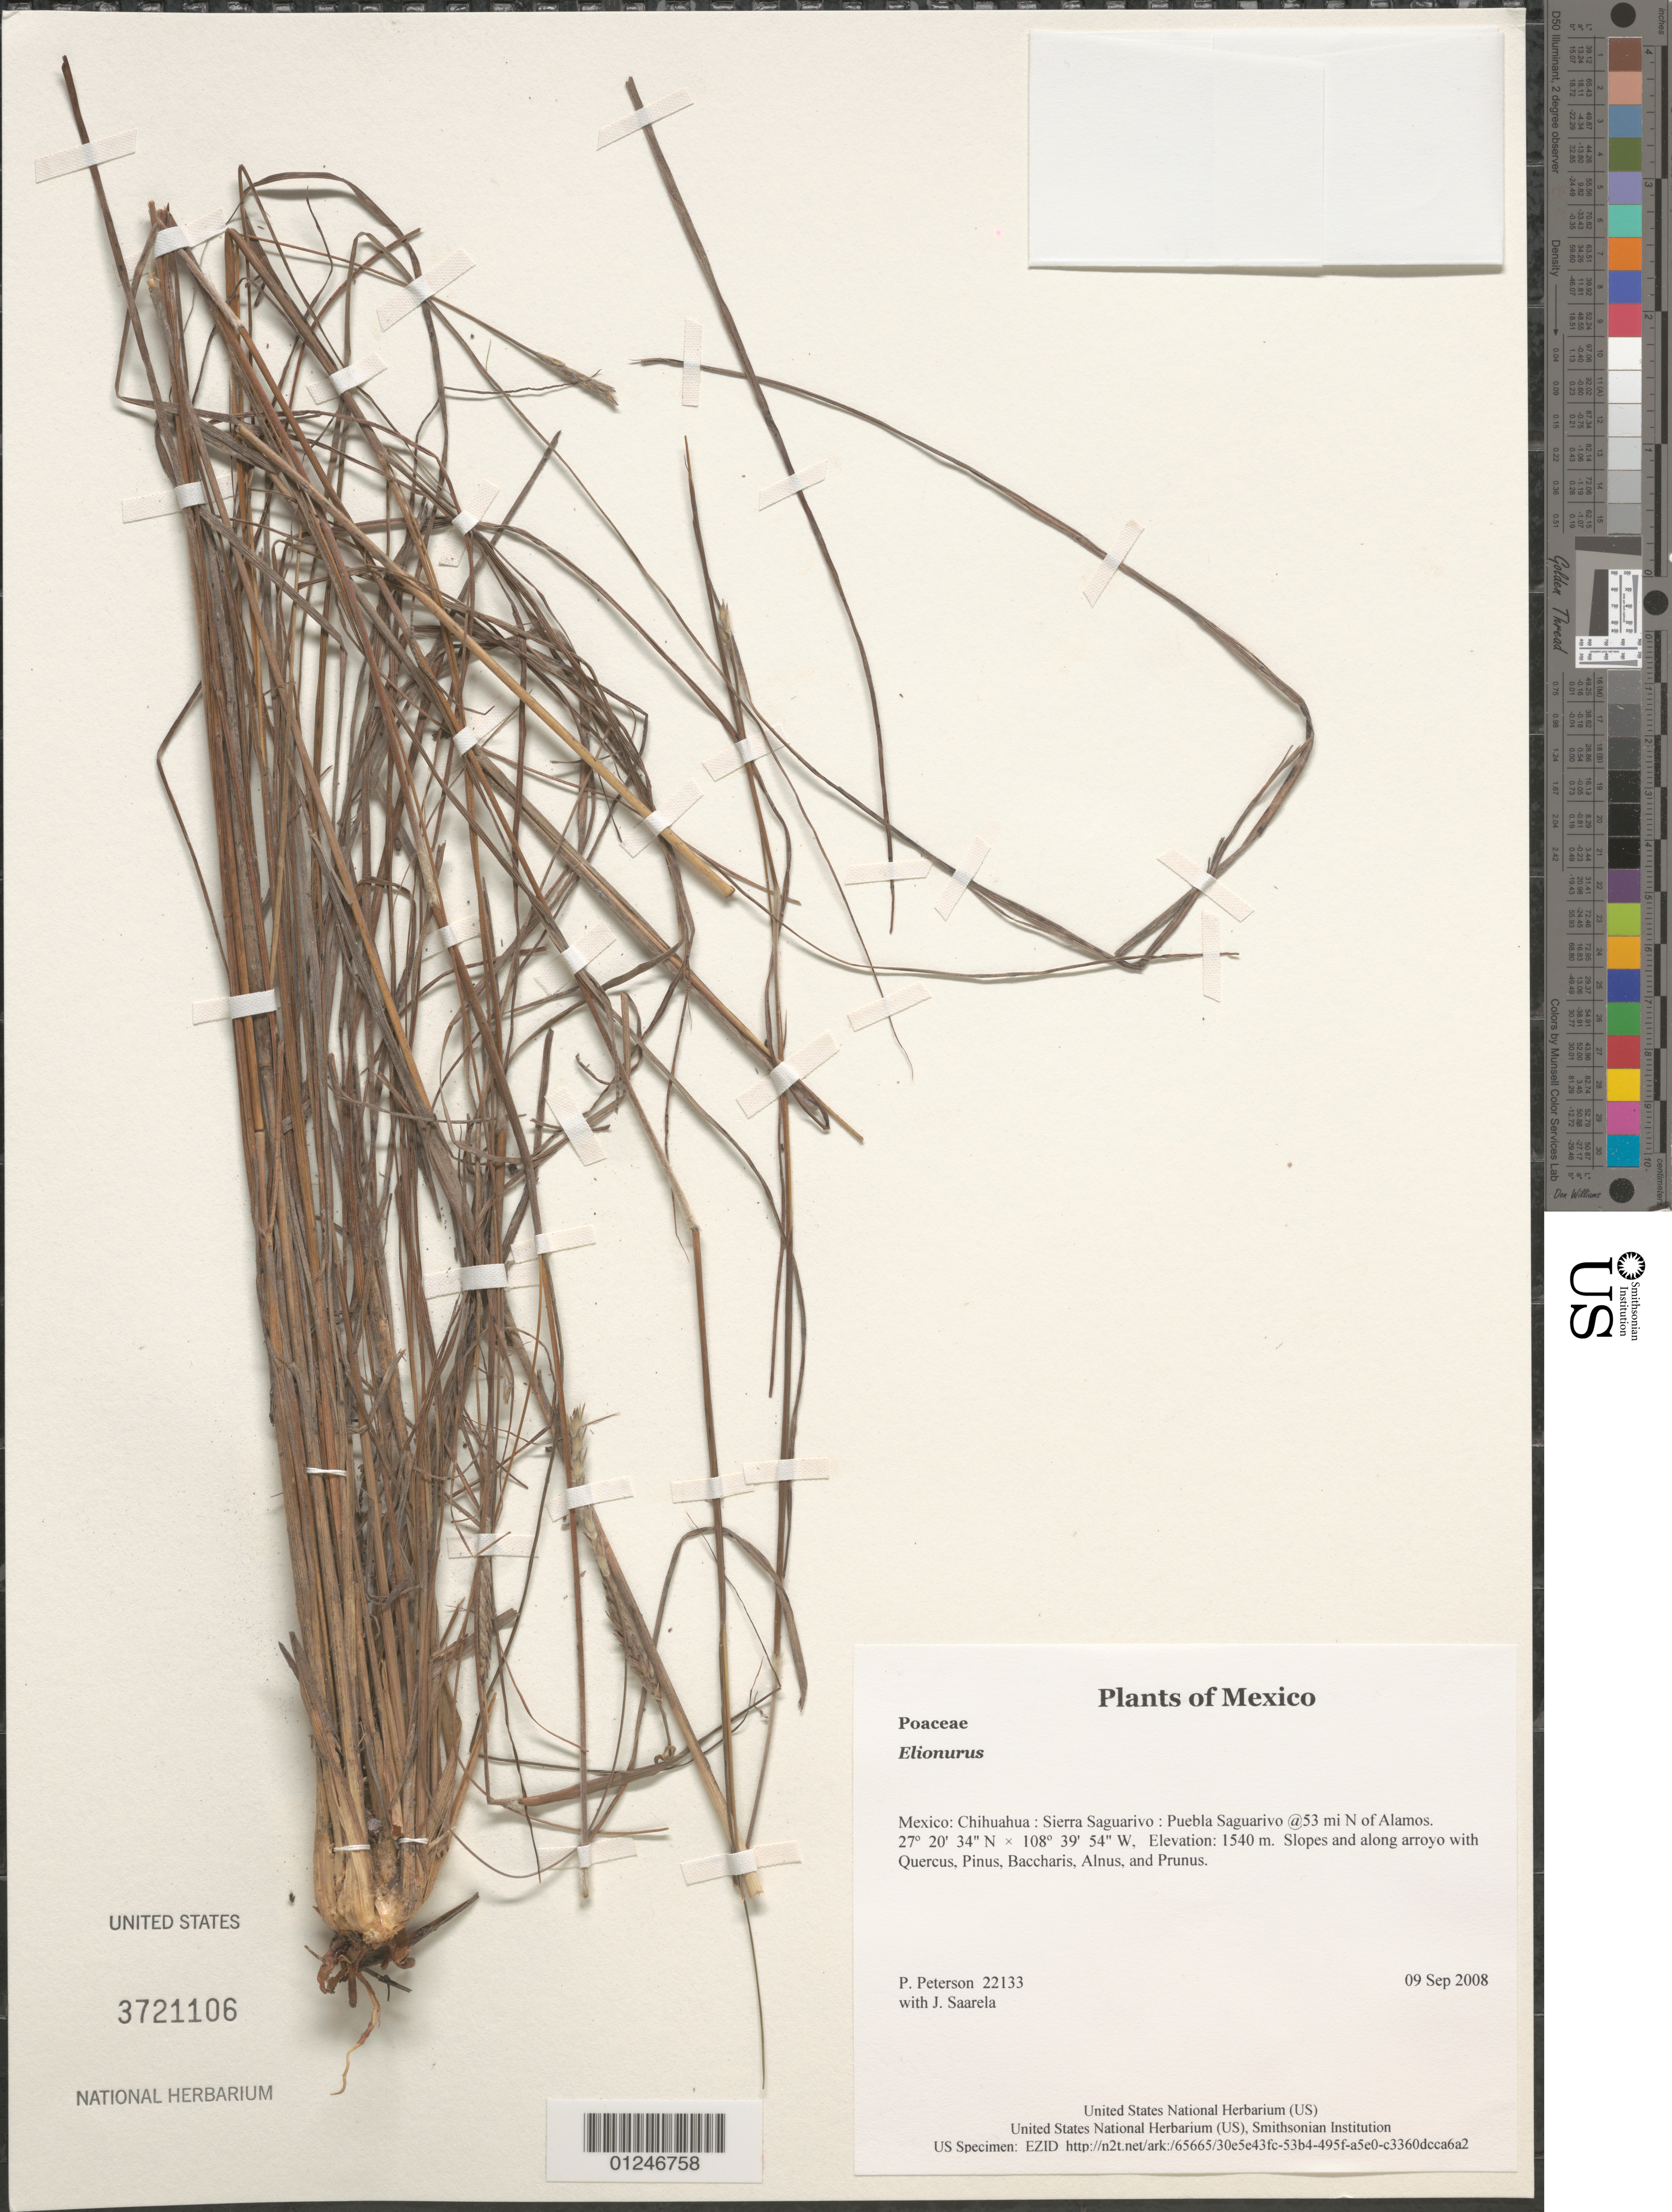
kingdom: Plantae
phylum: Tracheophyta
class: Liliopsida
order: Poales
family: Poaceae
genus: Elionurus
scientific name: Elionurus barbiculmis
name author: Hack. in A. DC.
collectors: P. M. Peterson & J. Saarela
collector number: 22133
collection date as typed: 09 Sep 2008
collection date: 2008-09-09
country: Mexico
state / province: Chihuahua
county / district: Sierra Saguarivo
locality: Puebla Saguarivo @53 mi N of Alamos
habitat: Slopes and along arroyo with Quercus, Pinus, Baccharis, Alnus, and Prunus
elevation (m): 1540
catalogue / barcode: US 3721106